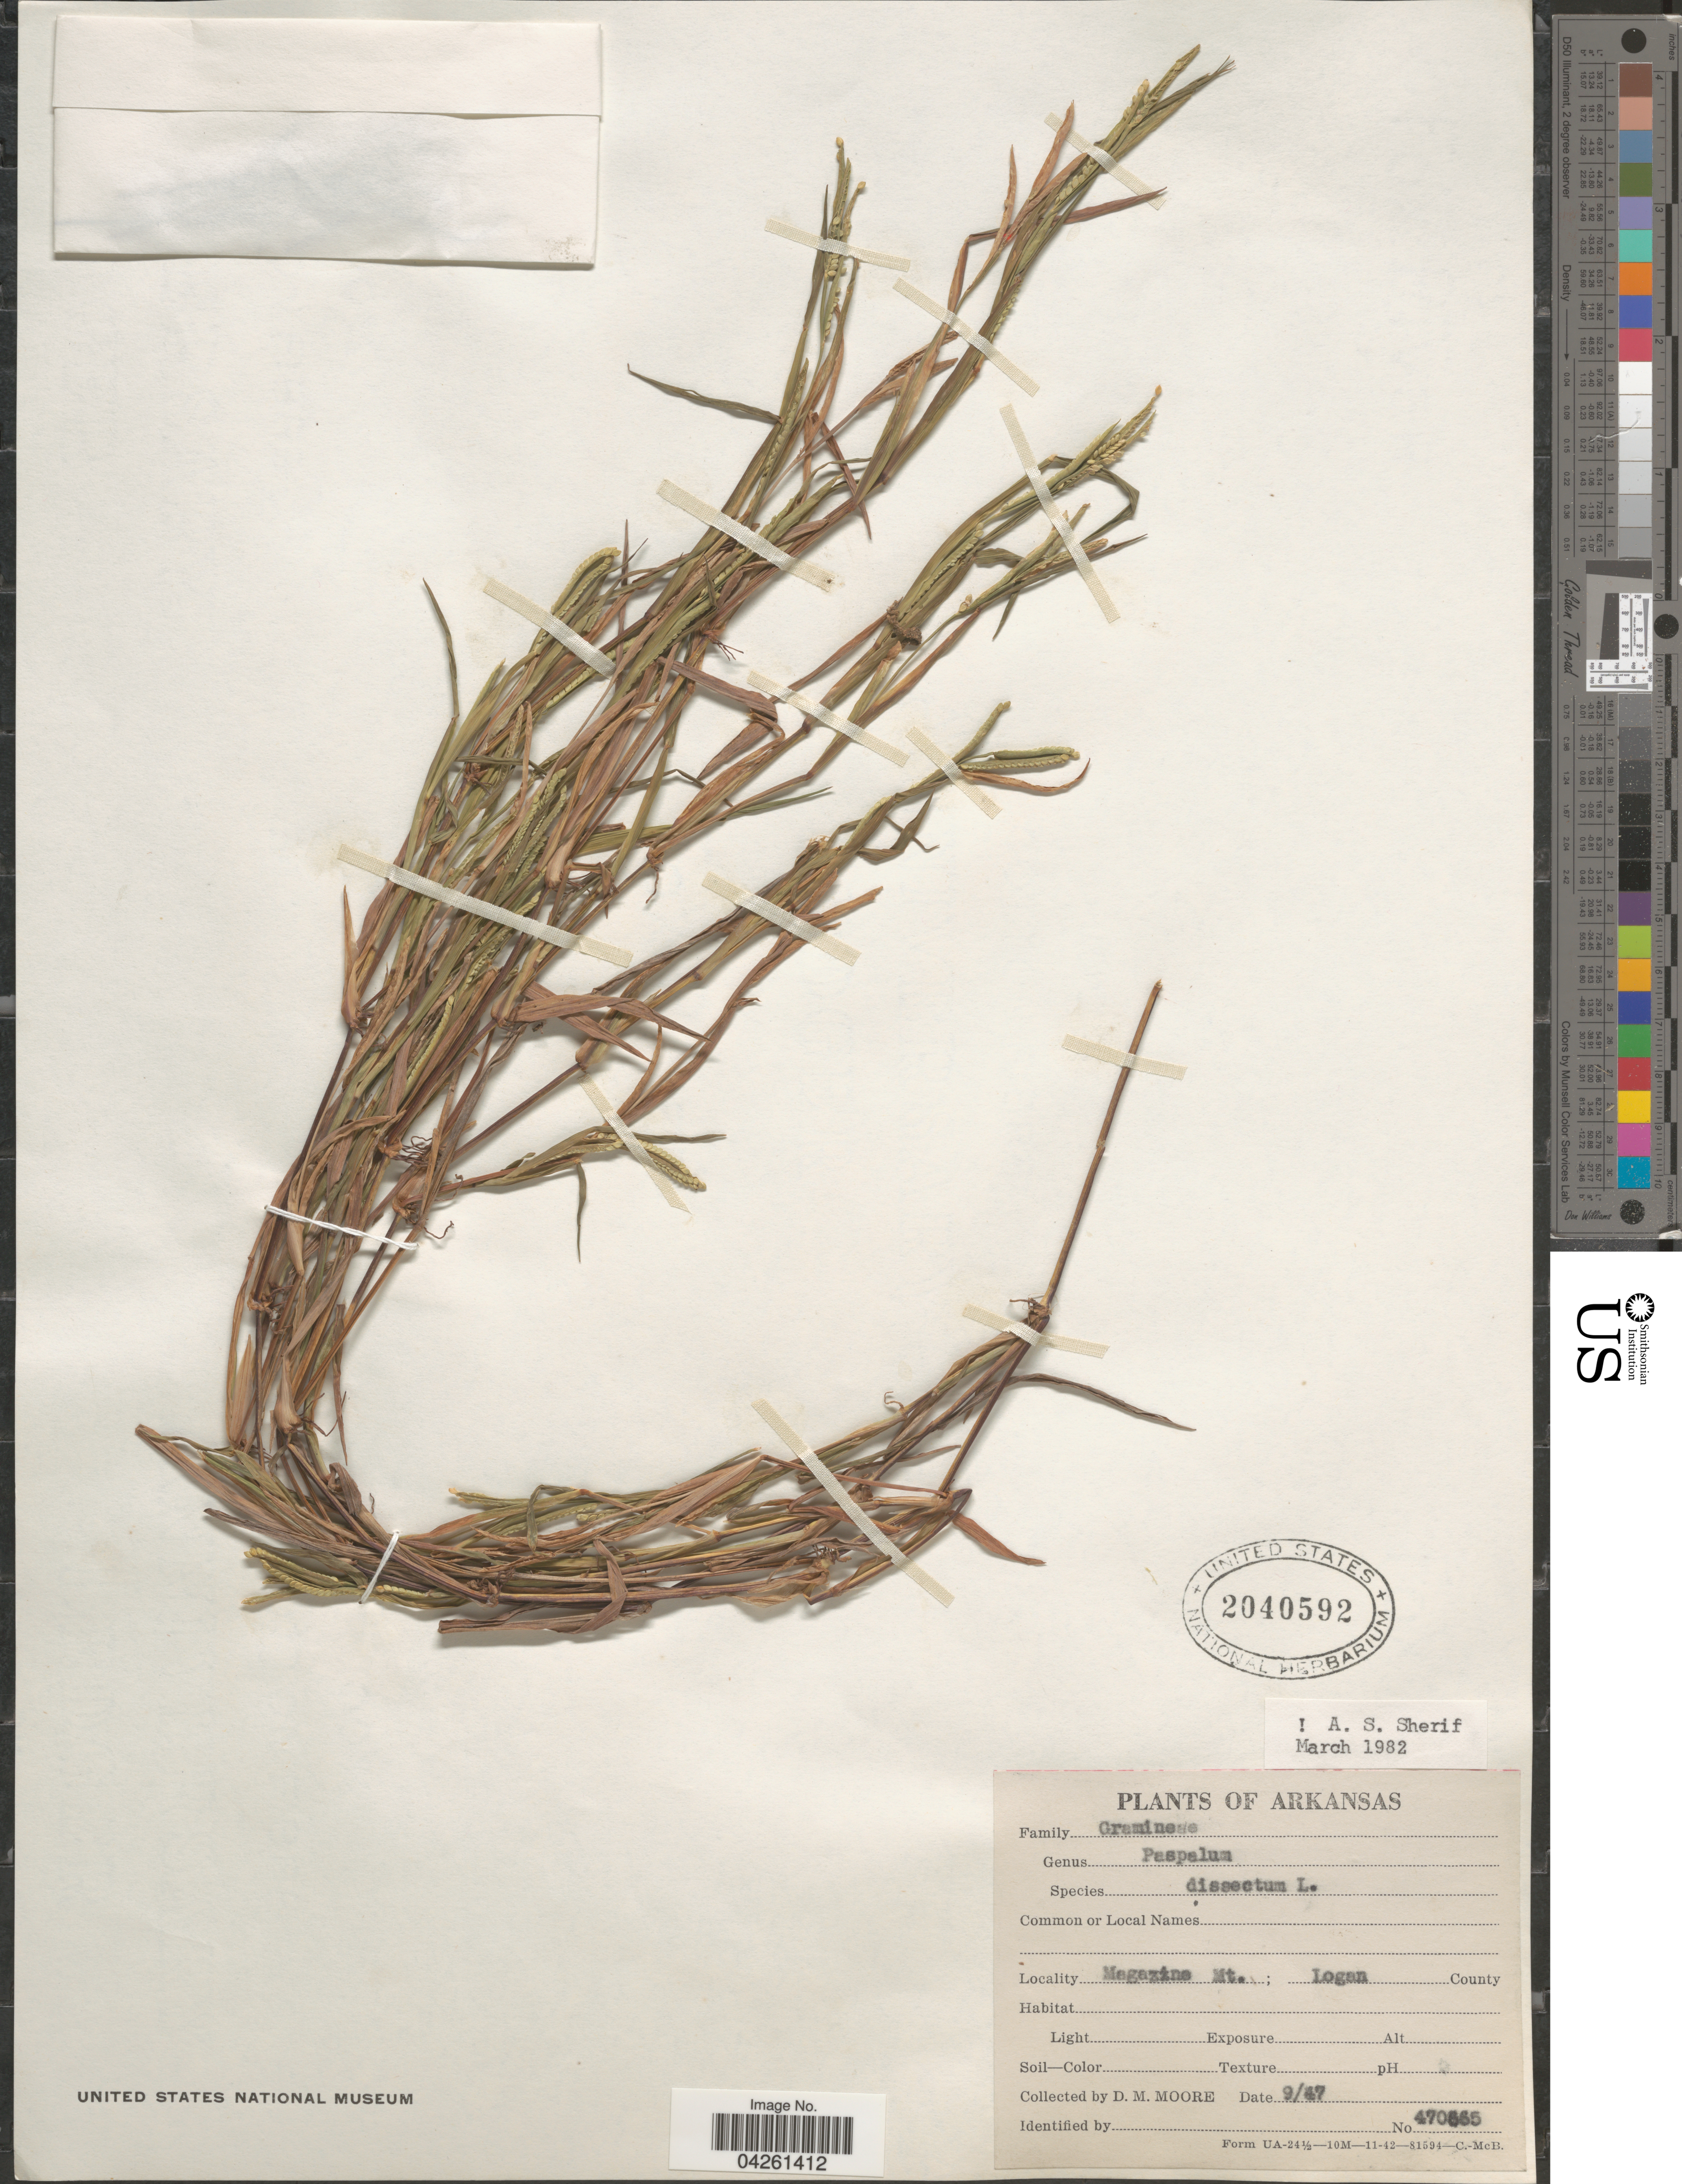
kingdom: Plantae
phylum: Tracheophyta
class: Liliopsida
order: Poales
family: Poaceae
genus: Paspalum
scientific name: Paspalum dissectum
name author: (L.) L.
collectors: D. Moore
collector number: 470665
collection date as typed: Transcribed d/m/y: /9/47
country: United States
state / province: Arkansas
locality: Magazine Mt.; Logan County.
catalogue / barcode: US 2040592